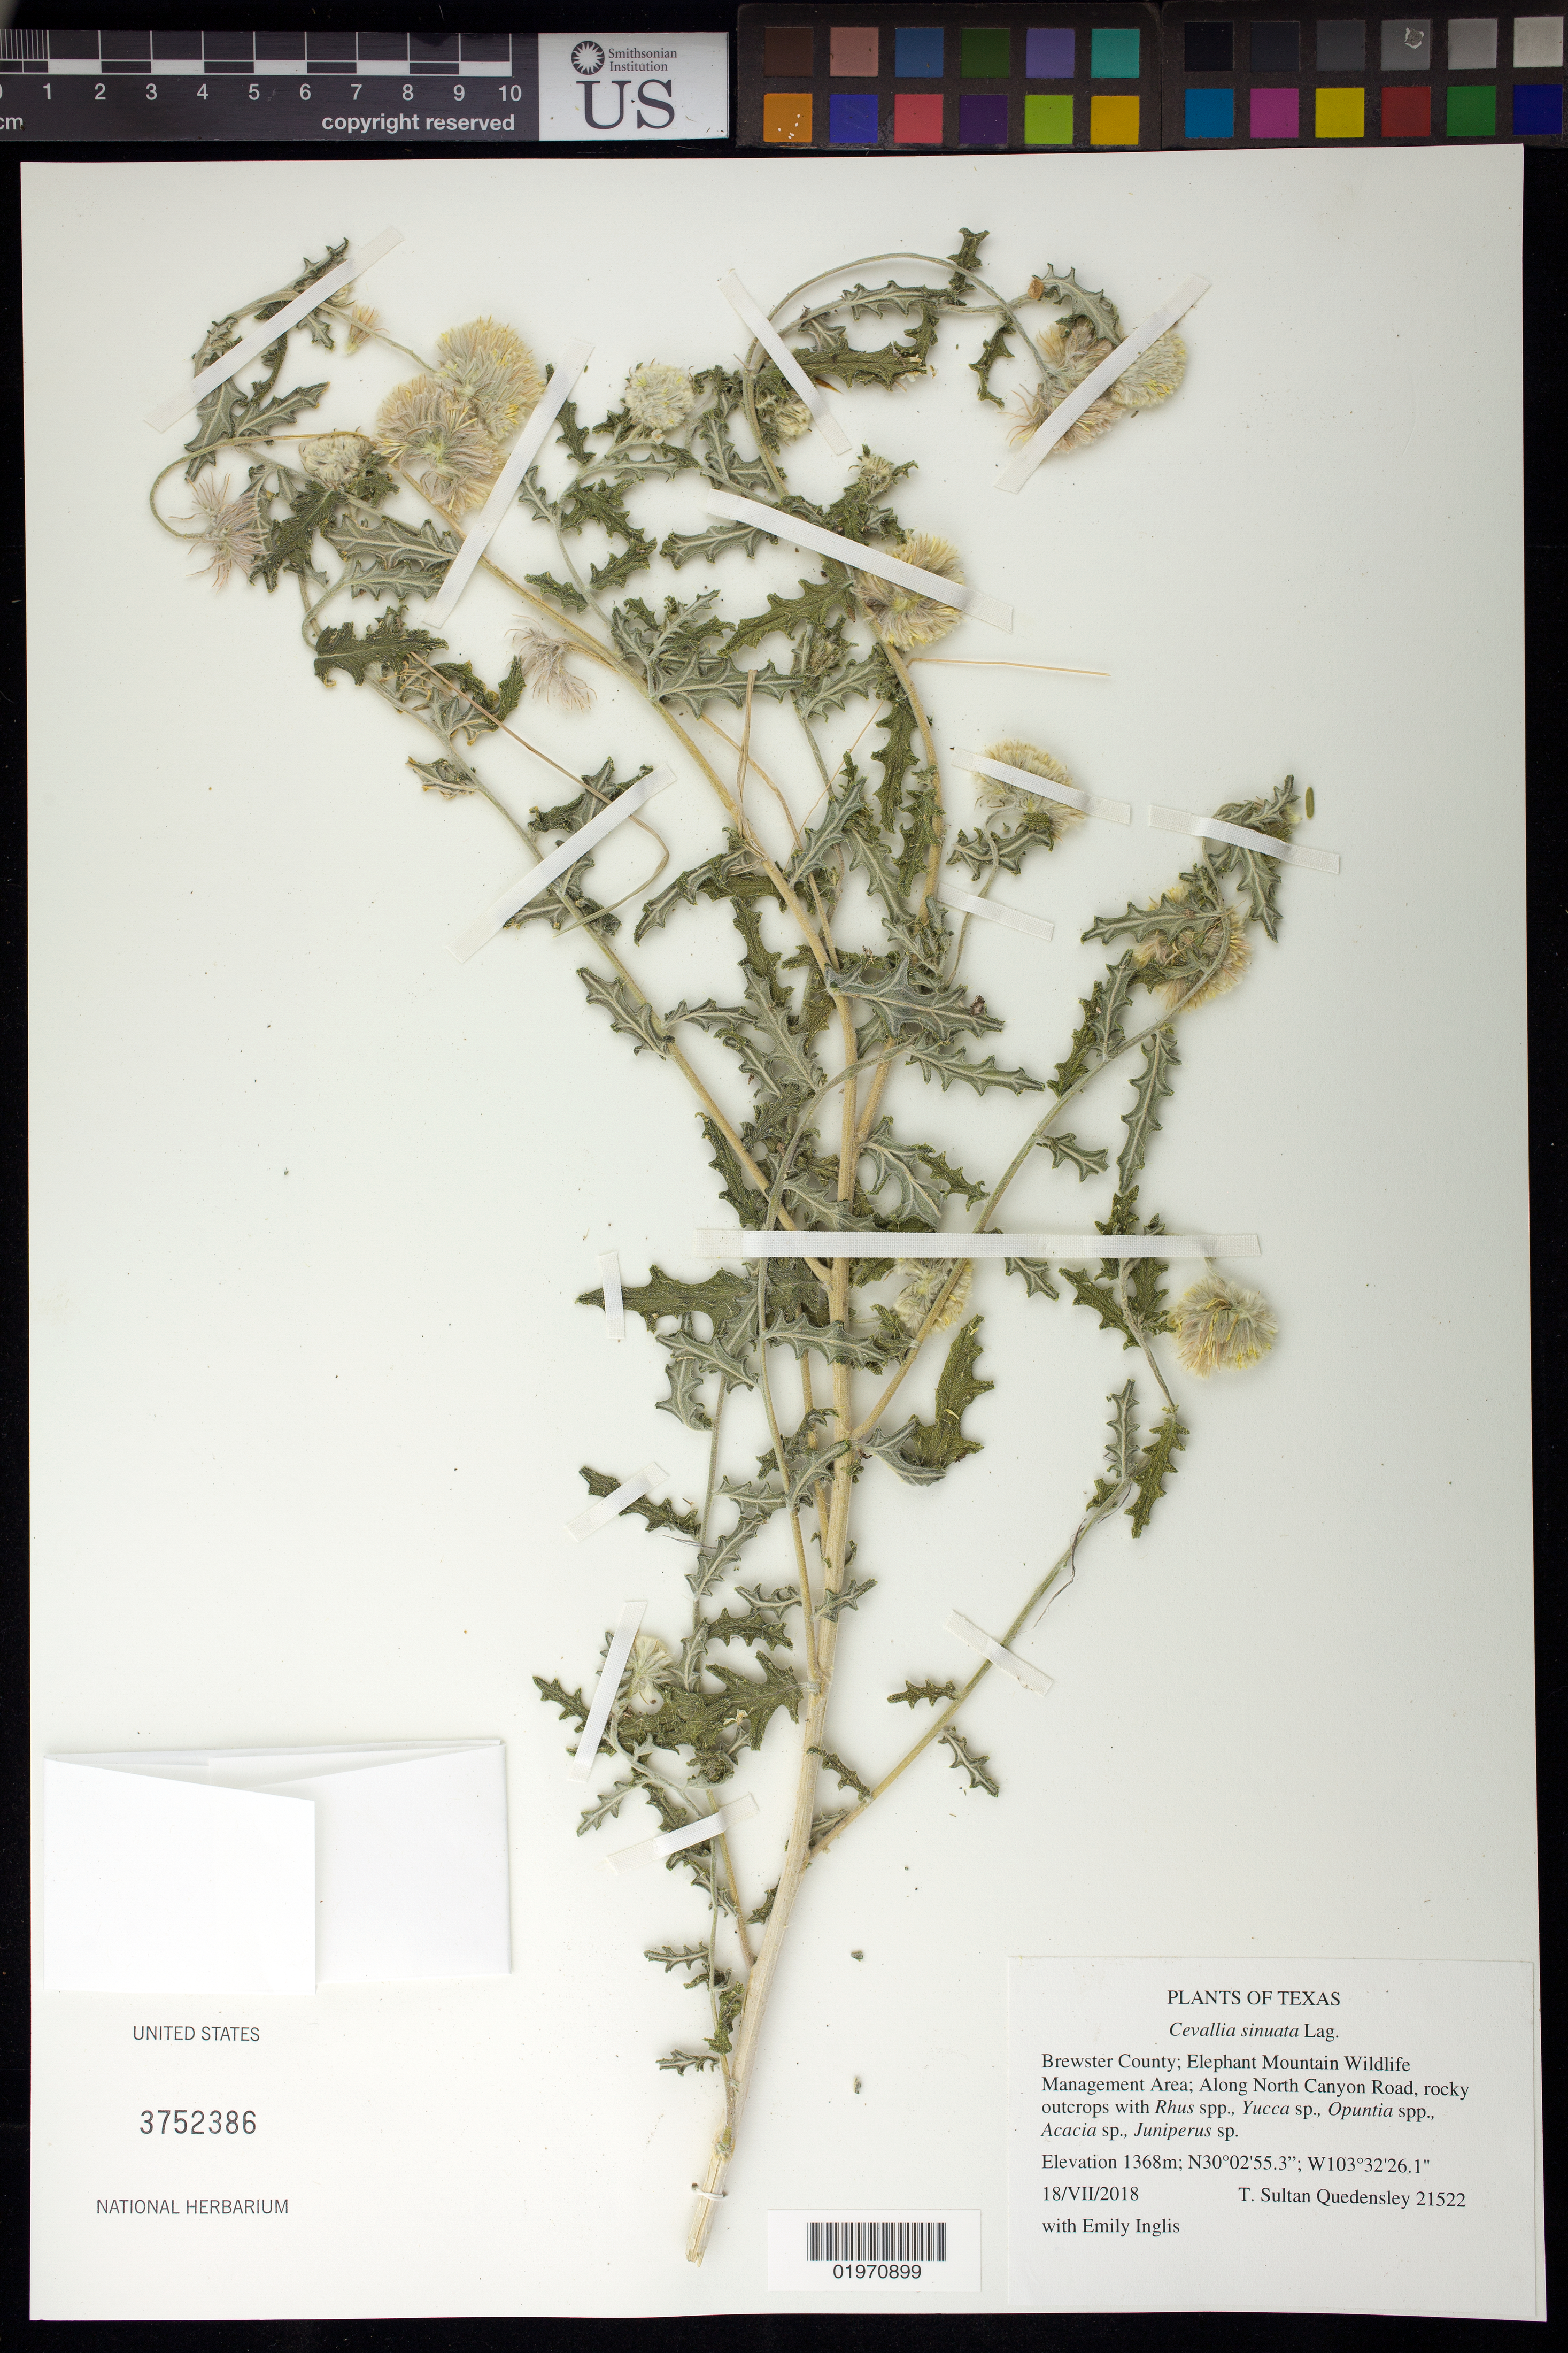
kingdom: Plantae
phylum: Tracheophyta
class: Magnoliopsida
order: Cornales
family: Loasaceae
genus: Cevallia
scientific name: Cevallia sinuata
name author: Lag.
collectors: T. S. Quedensley & E. Inglis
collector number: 21522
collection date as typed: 18 Jul 2018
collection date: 2018-07-18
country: United States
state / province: Texas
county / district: Brewster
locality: Elephant Mountain Wildlife Management Area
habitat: Along North Canyon Road, rocky outcrops with Rhus spp., Yucca sp., Opuntia spp., Acacia sp., Juniperus sp.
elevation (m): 1368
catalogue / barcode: US 3752386